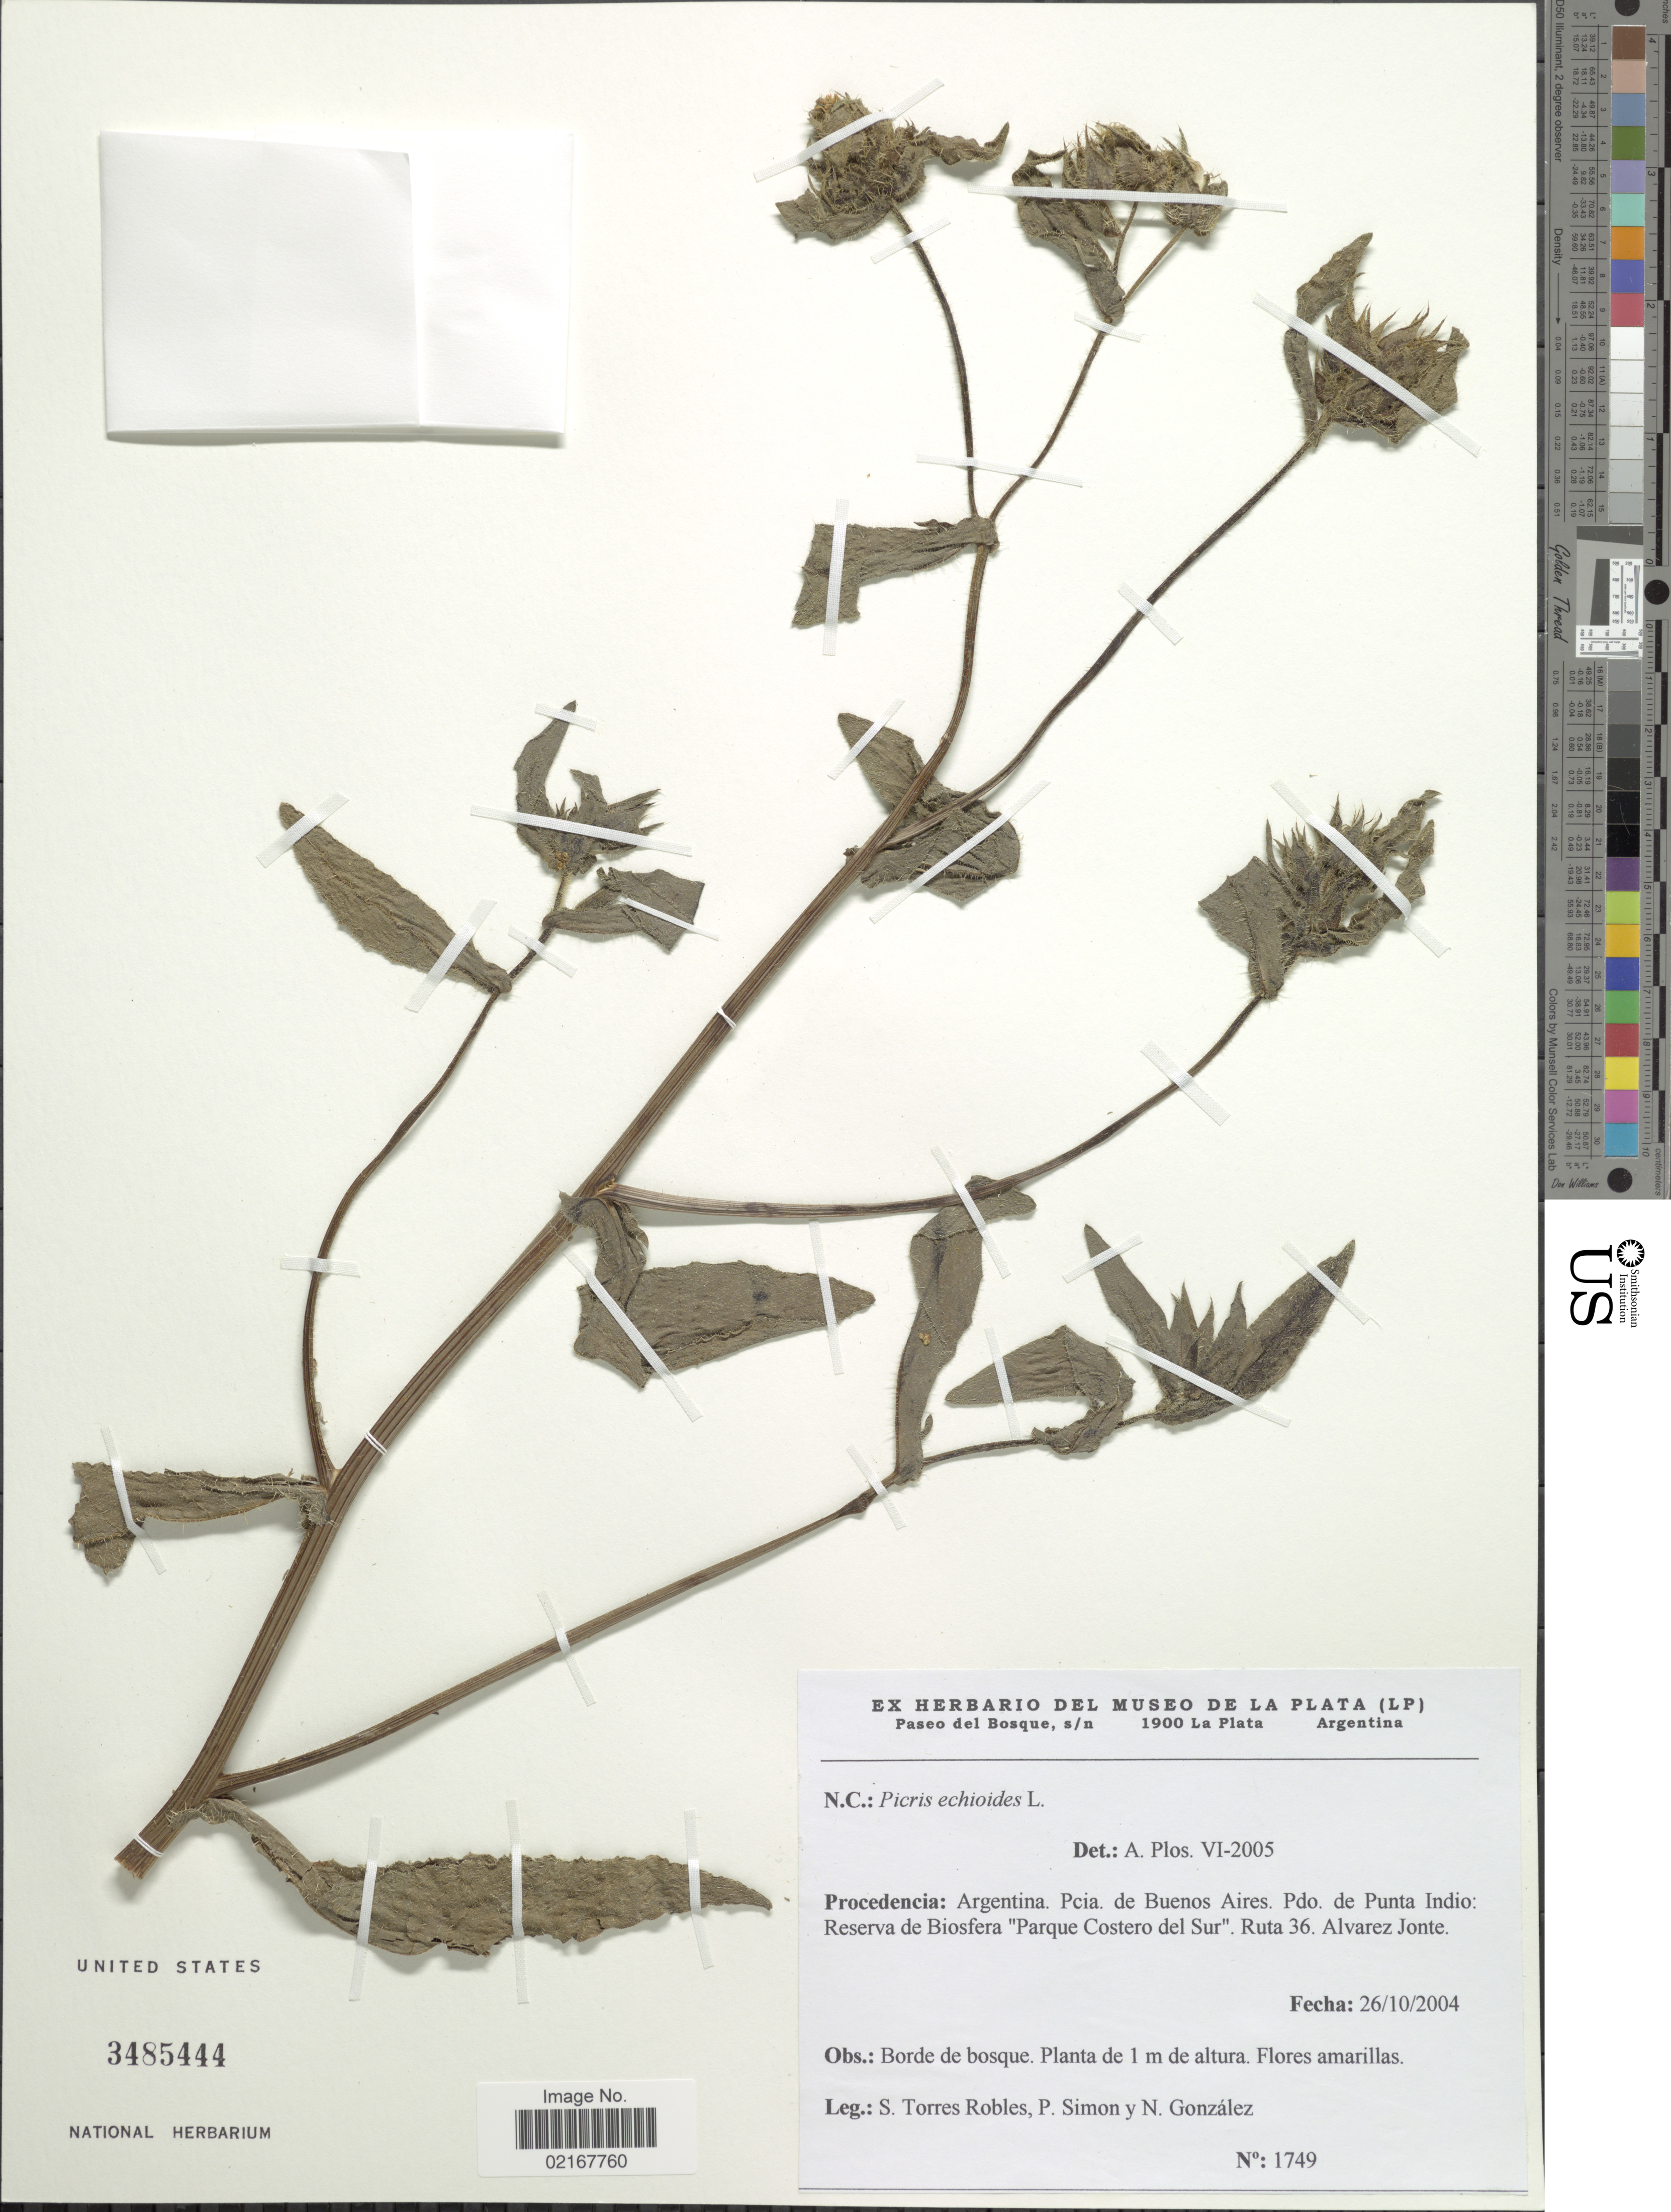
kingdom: Plantae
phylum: Tracheophyta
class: Magnoliopsida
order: Asterales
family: Asteraceae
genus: Helminthotheca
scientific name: Helminthotheca echioides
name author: (L.) Holub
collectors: S. Torres Robles, P. Simon & N. Gonzalez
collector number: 1749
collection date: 2004-10-26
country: Argentina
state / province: Buenos Aires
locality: Pdo. de Punta Indio, Reserva de Biosfera Parque Costero del Sur, Ruta 36, Alvarez Jonte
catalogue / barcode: US 3485444